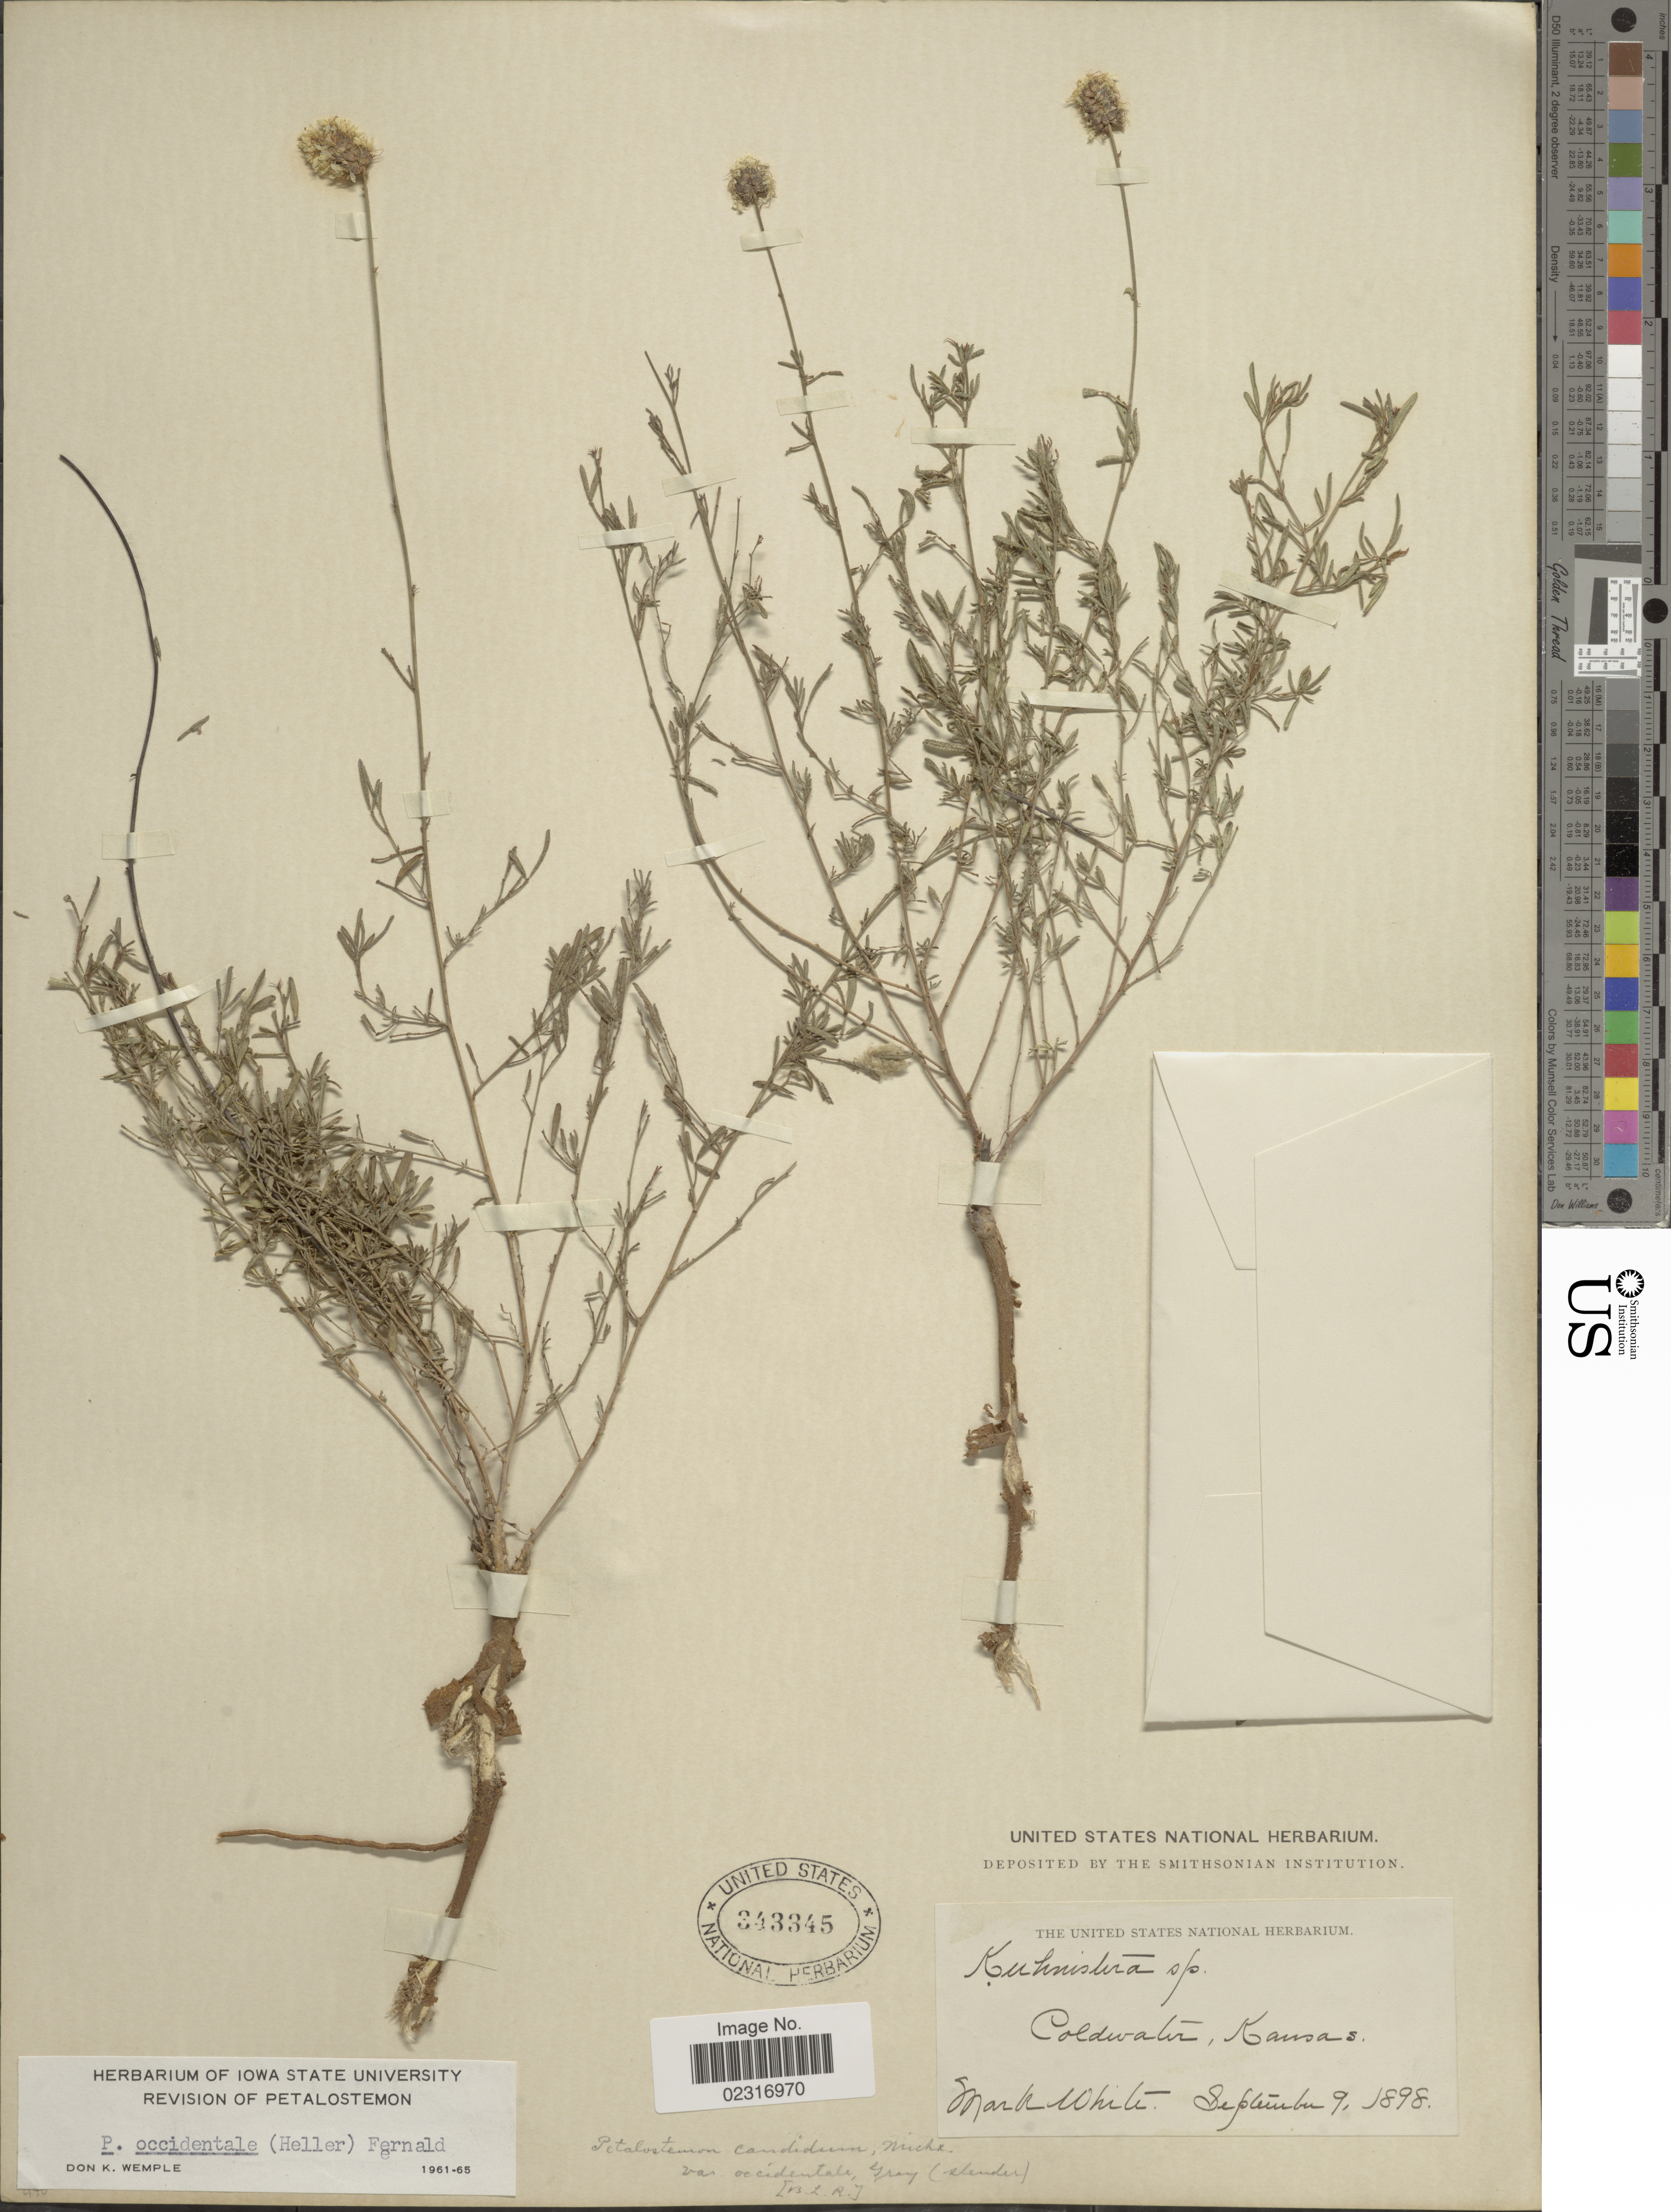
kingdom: Plantae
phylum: Tracheophyta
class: Magnoliopsida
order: Fabales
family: Fabaceae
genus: Dalea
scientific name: Dalea candida var. oligophylla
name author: (Torr) Shinners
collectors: M. White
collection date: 1898-09-09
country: United States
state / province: Kansas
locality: Coldwater.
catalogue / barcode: US 343345